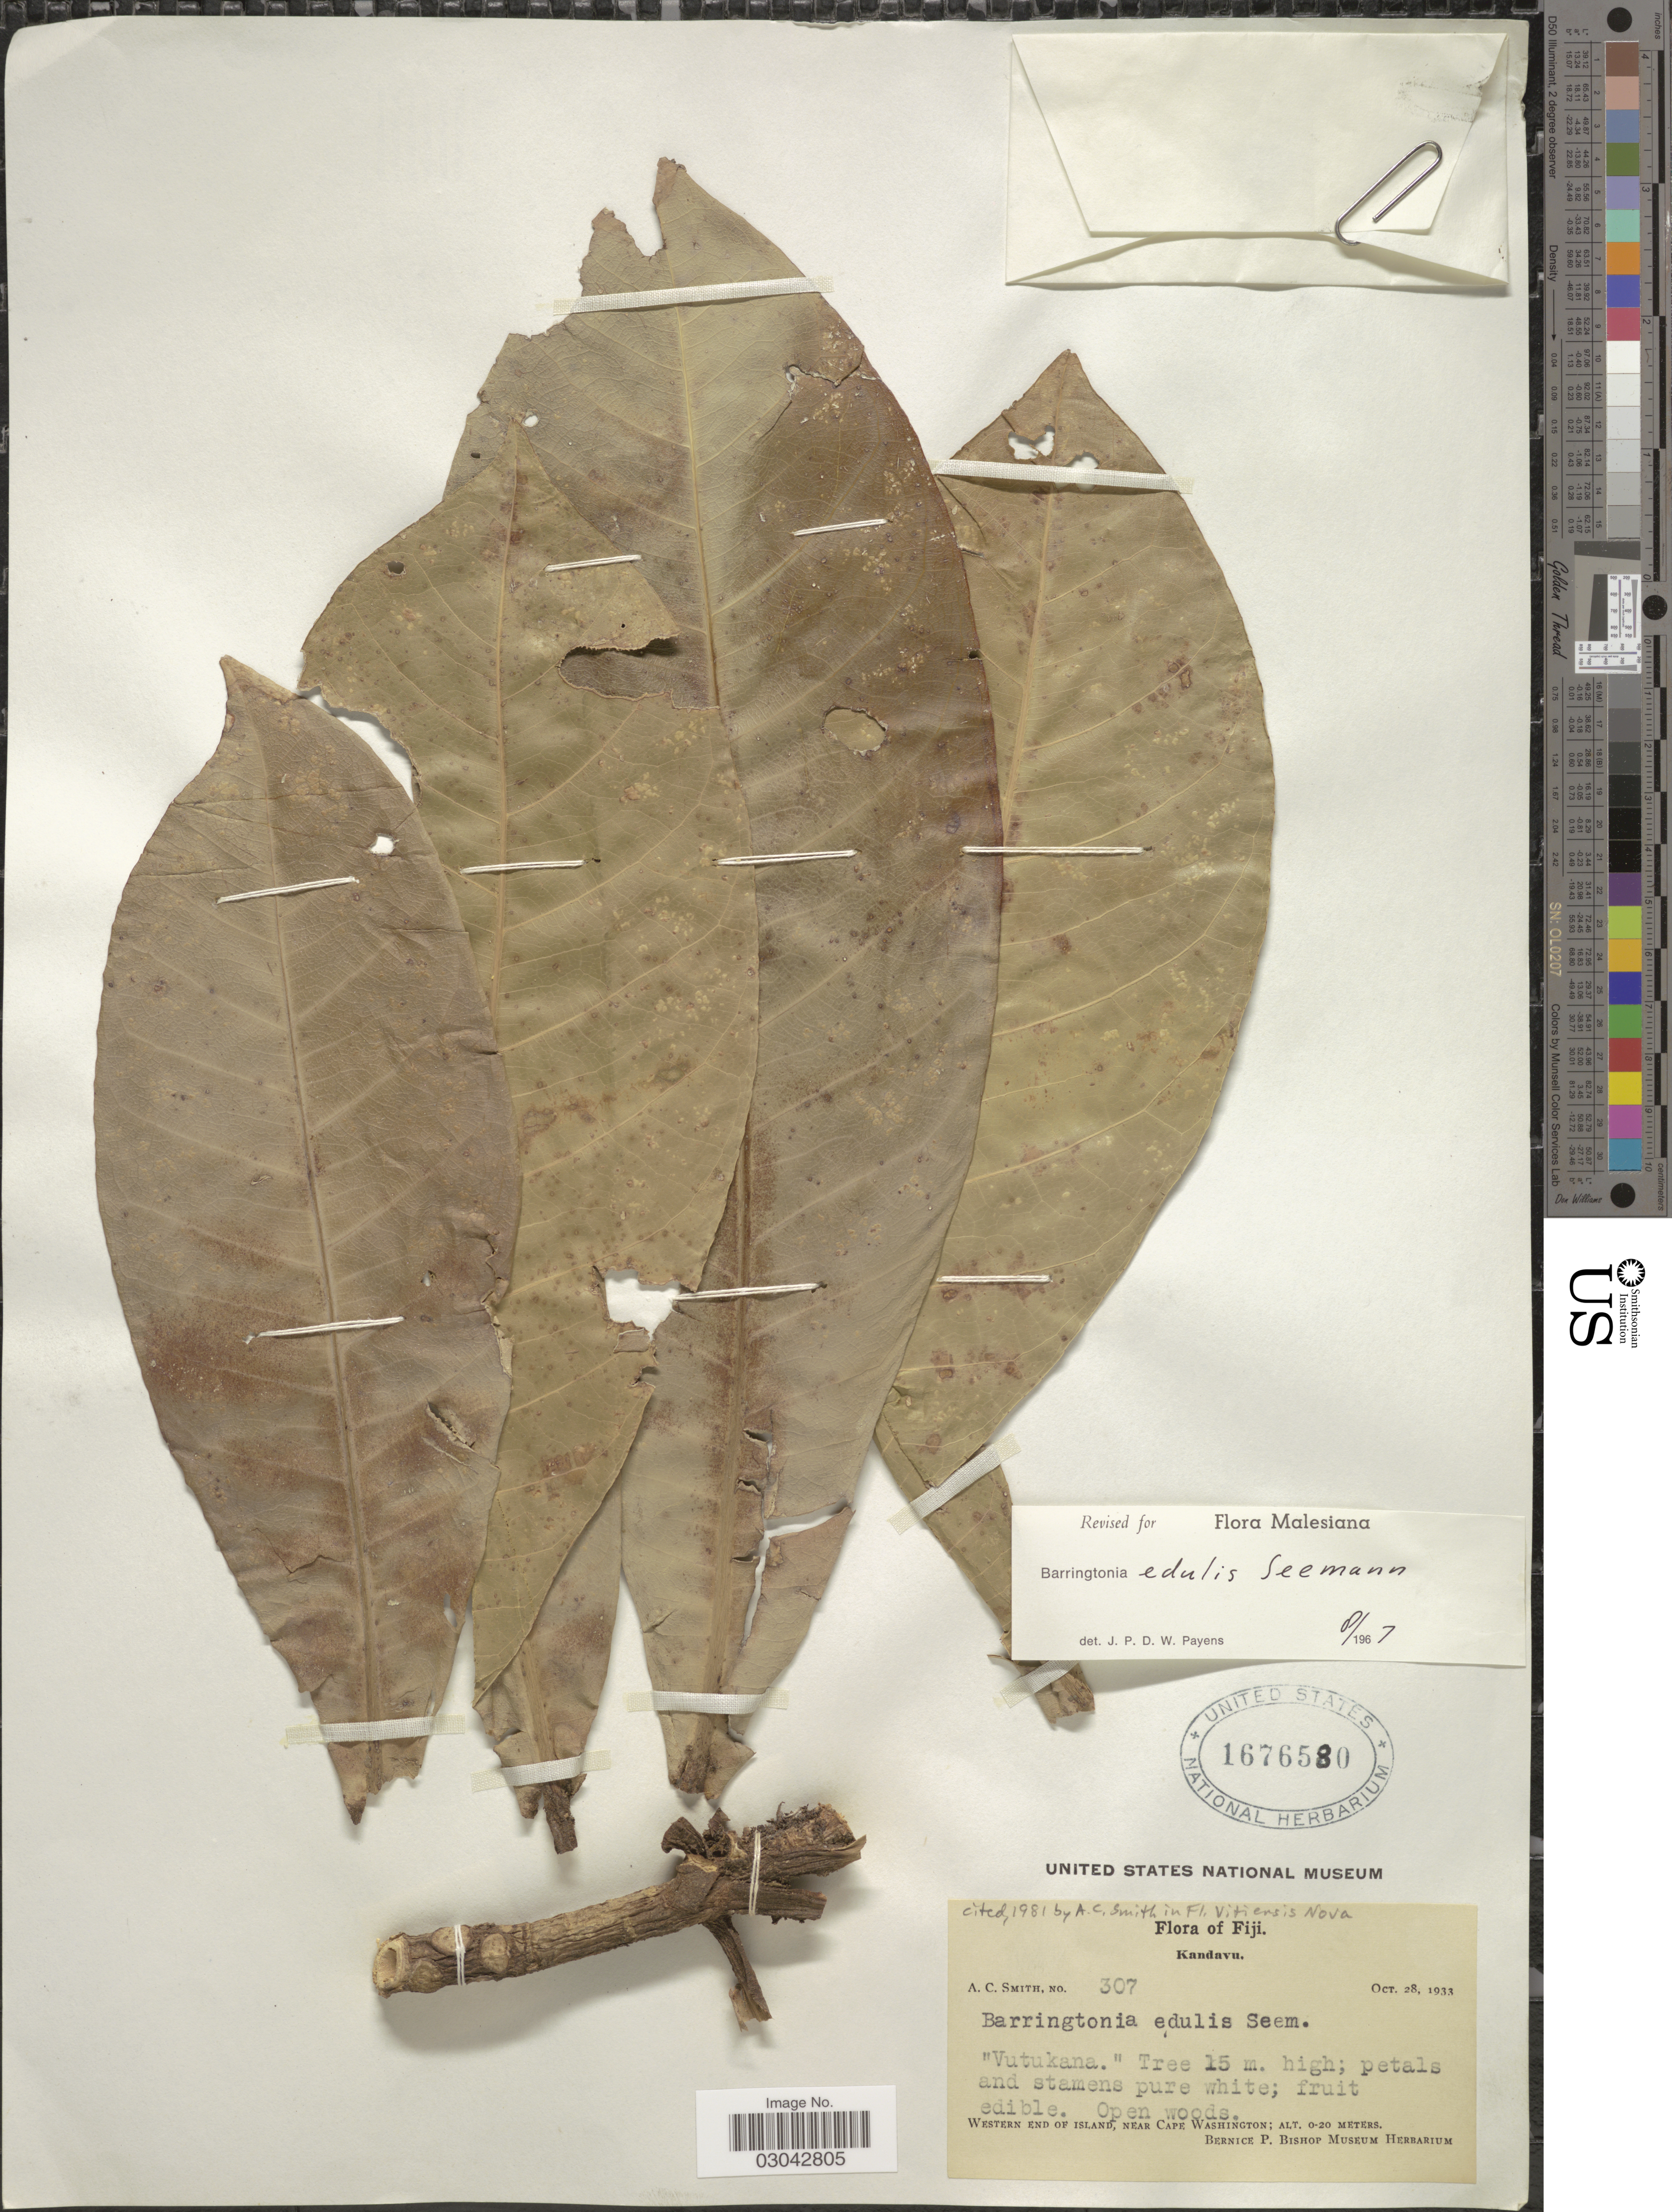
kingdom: Plantae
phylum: Tracheophyta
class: Magnoliopsida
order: Ericales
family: Lecythidaceae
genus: Barringtonia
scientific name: Barringtonia edulis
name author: Seem.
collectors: A. C. Smith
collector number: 307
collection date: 1933-10-28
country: Fiji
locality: Kandavu. Western End of Island, near Cape Washington.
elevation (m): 0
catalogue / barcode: US 1676580